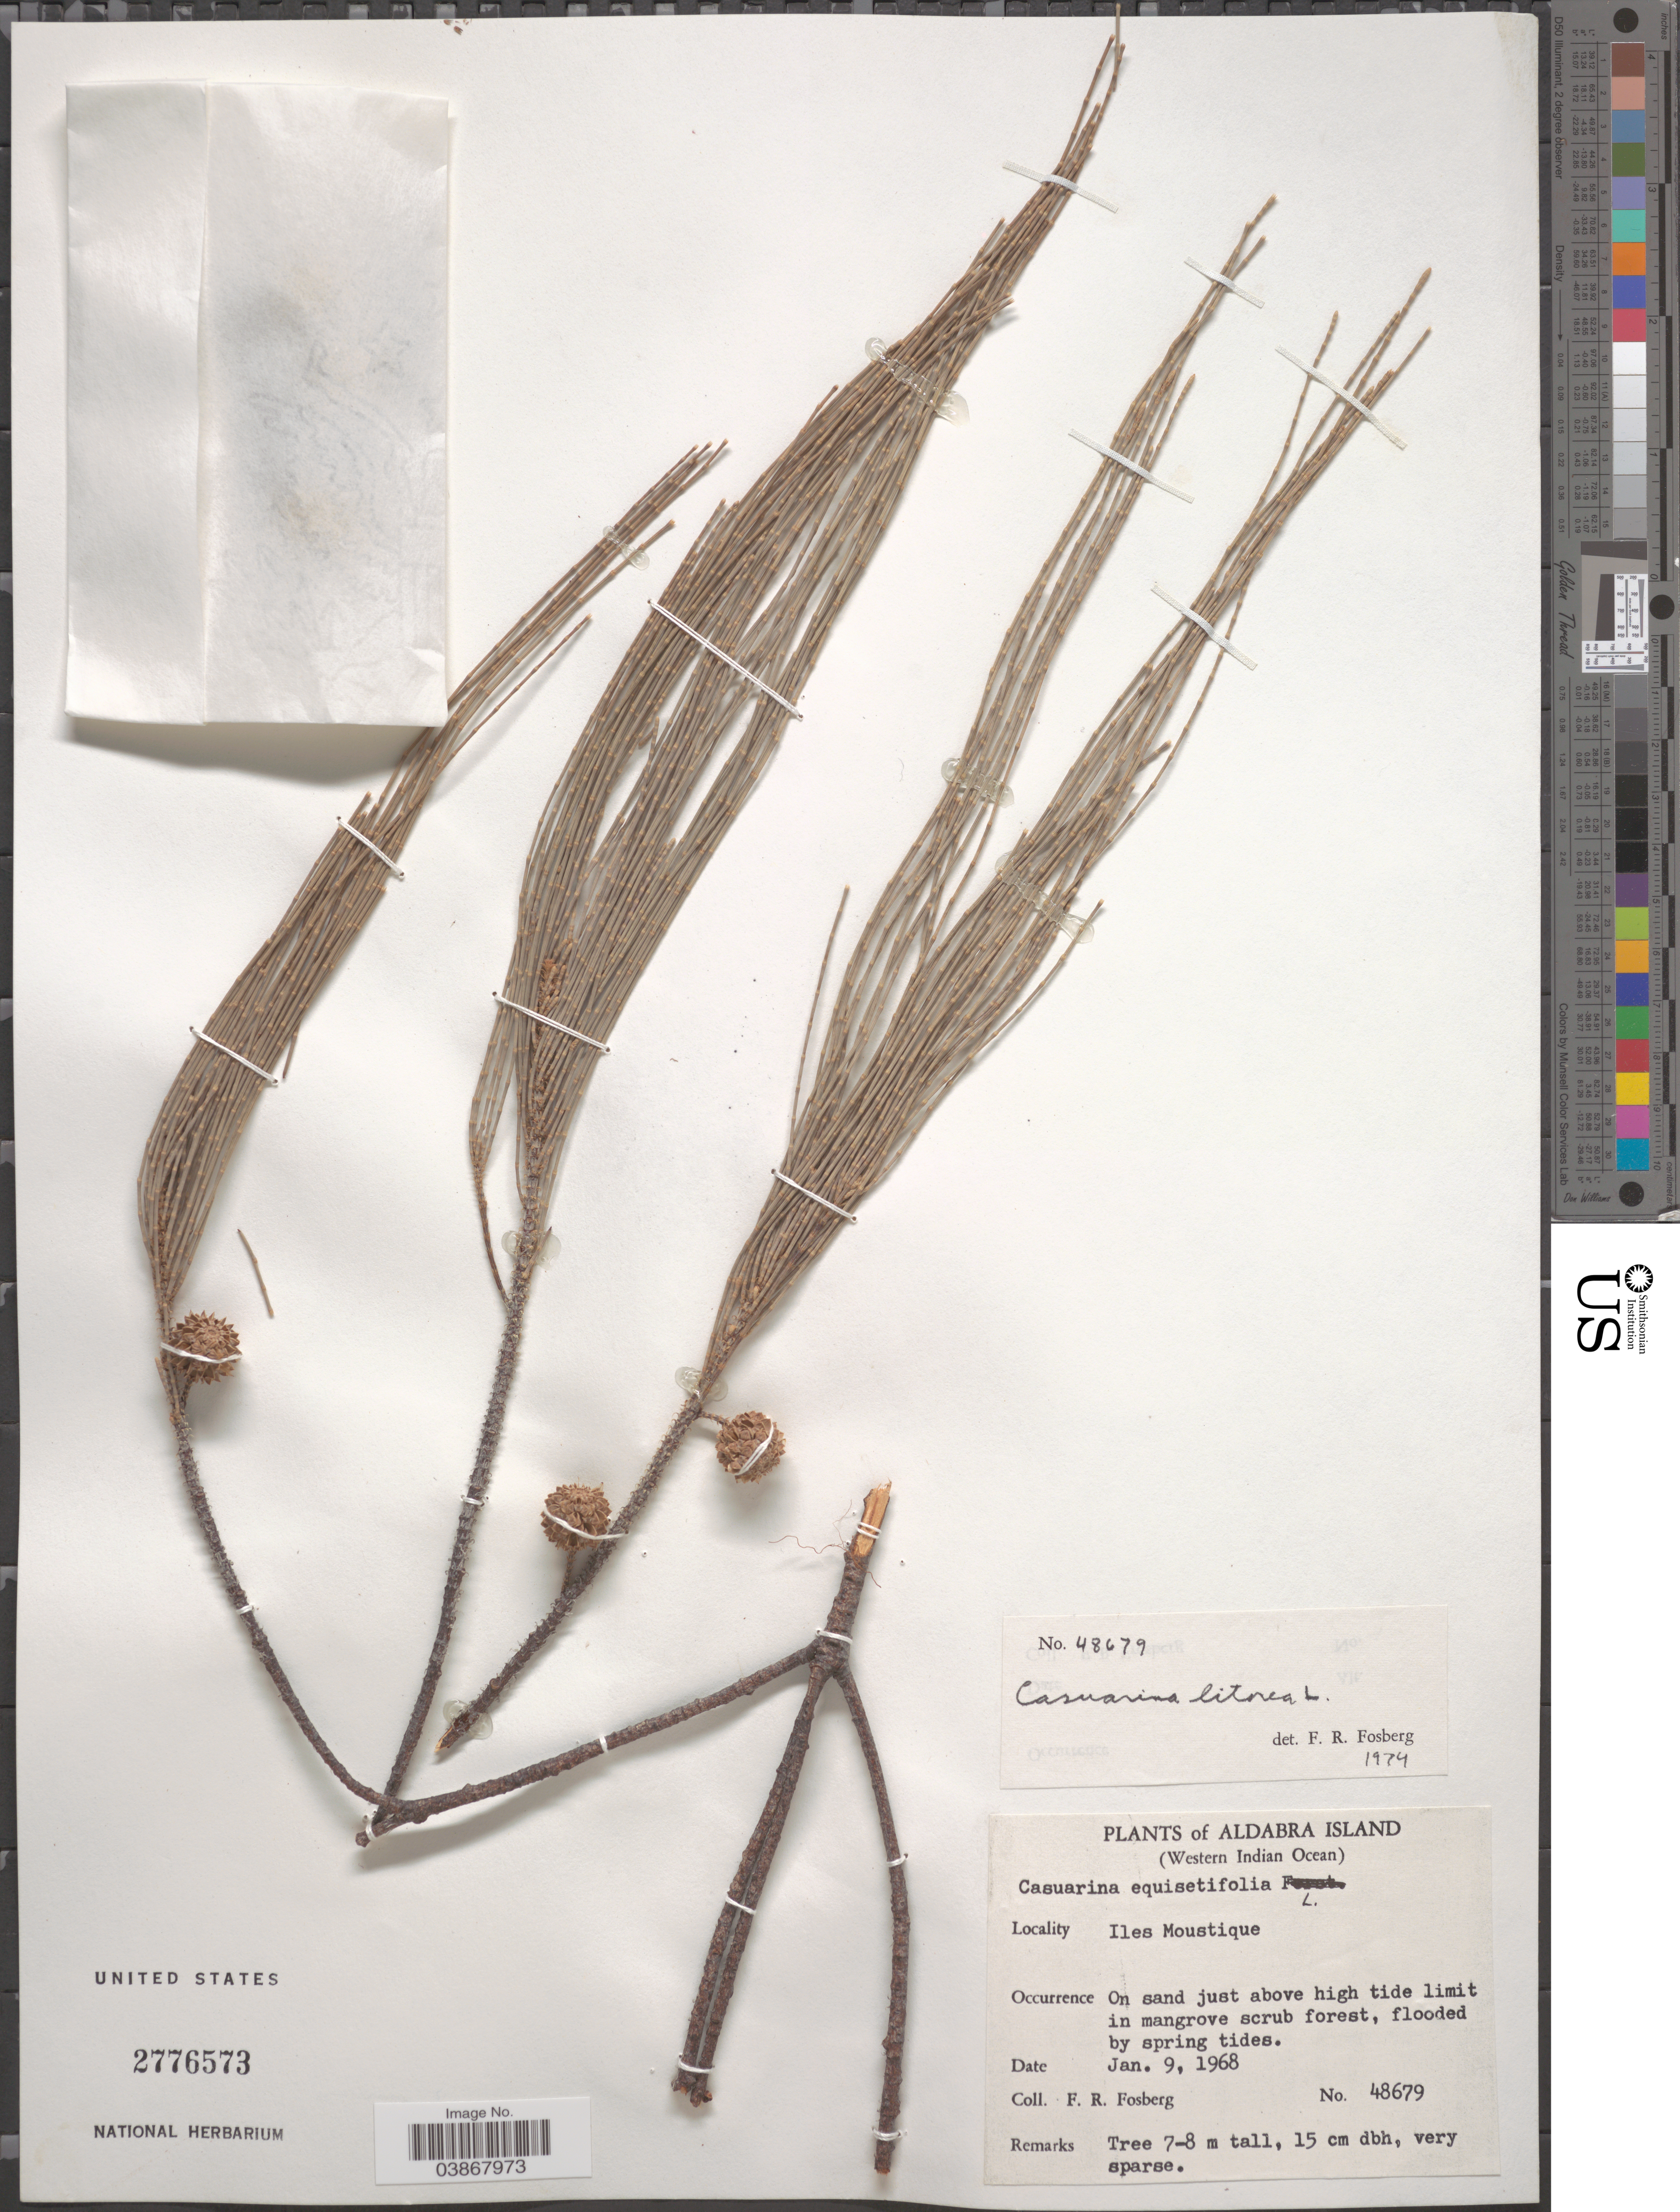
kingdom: Plantae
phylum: Tracheophyta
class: Magnoliopsida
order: Fagales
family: Casuarinaceae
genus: Casuarina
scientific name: Casuarina litorea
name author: Rumph.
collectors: F. R. Fosberg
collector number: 48679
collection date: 1968-01-09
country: Seychelles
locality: Aldabra Island. Ile Moustique.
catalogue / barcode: US 2776573